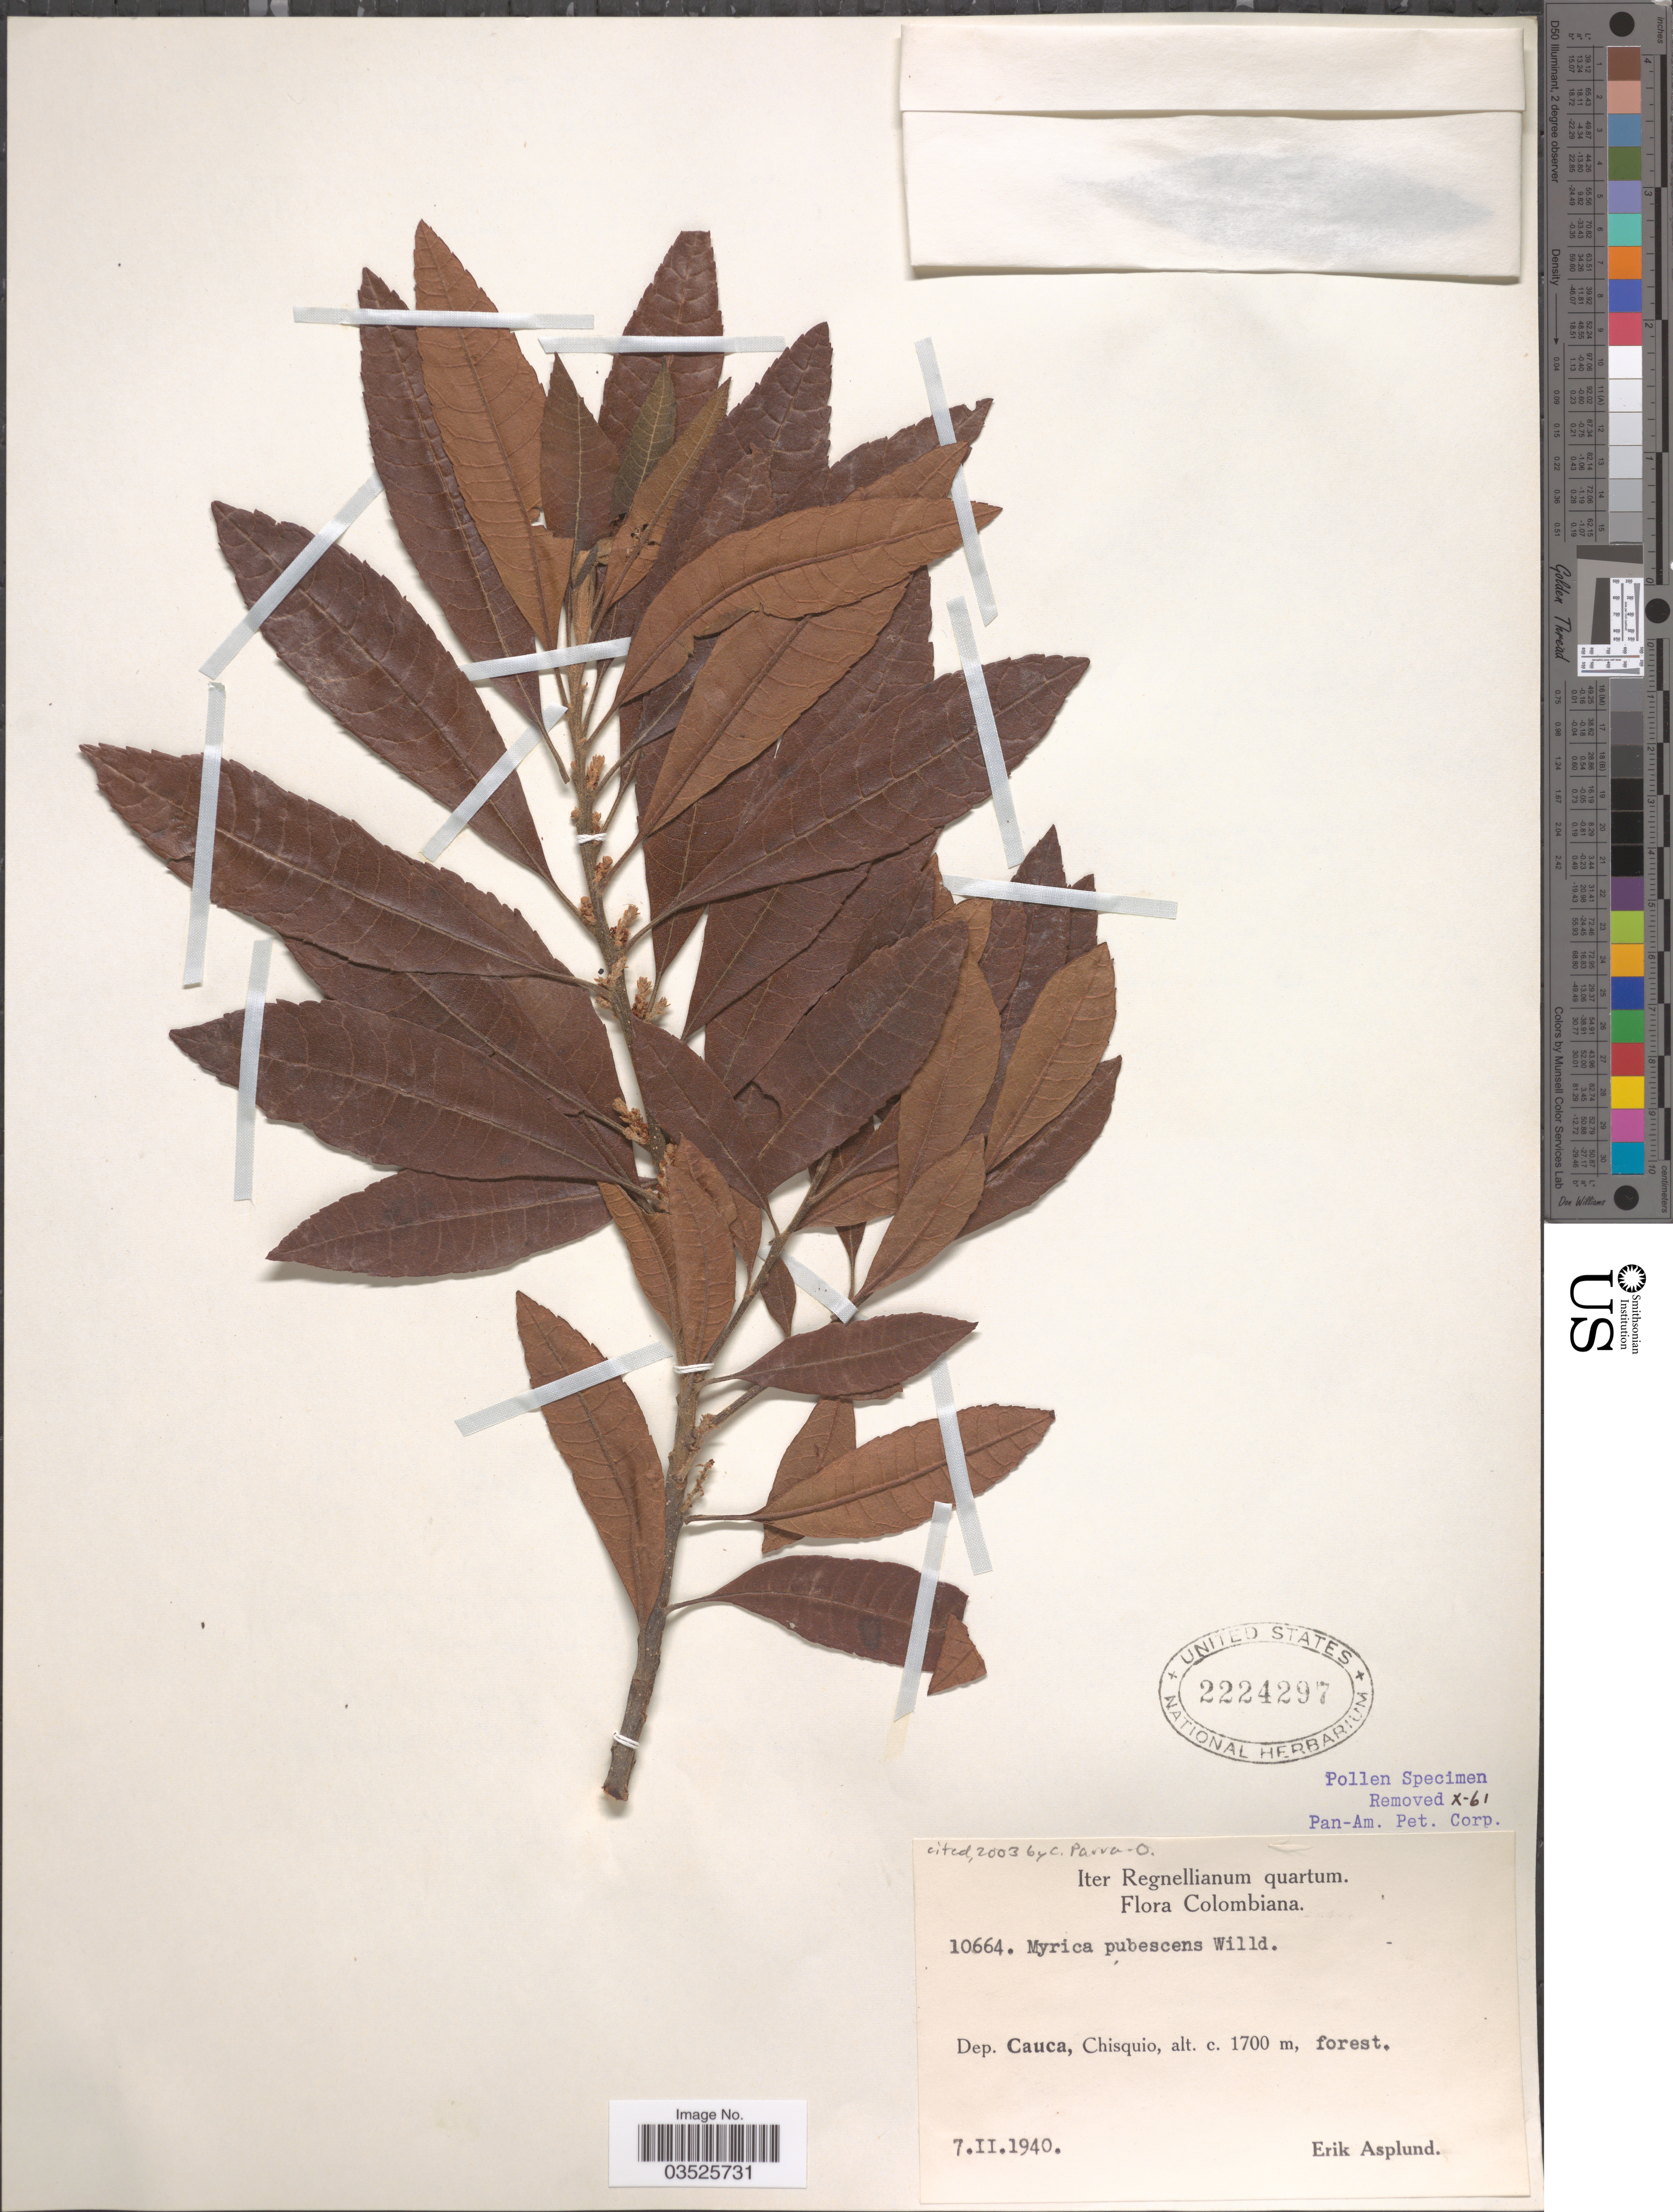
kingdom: Plantae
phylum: Tracheophyta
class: Magnoliopsida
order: Fagales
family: Myricaceae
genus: Morella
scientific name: Morella pubescens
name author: (Humb. & Bonpl. ex Willd.) Wilbur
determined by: Strong, M. T., (US), Smithsonian Institution - National Museum of Natural History (UNITED STATES)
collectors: E. Asplund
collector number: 10664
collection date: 1940-02-07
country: Colombia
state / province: Cauca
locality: Dep. Cauca, Chisquio.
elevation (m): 1700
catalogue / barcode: US 2224297